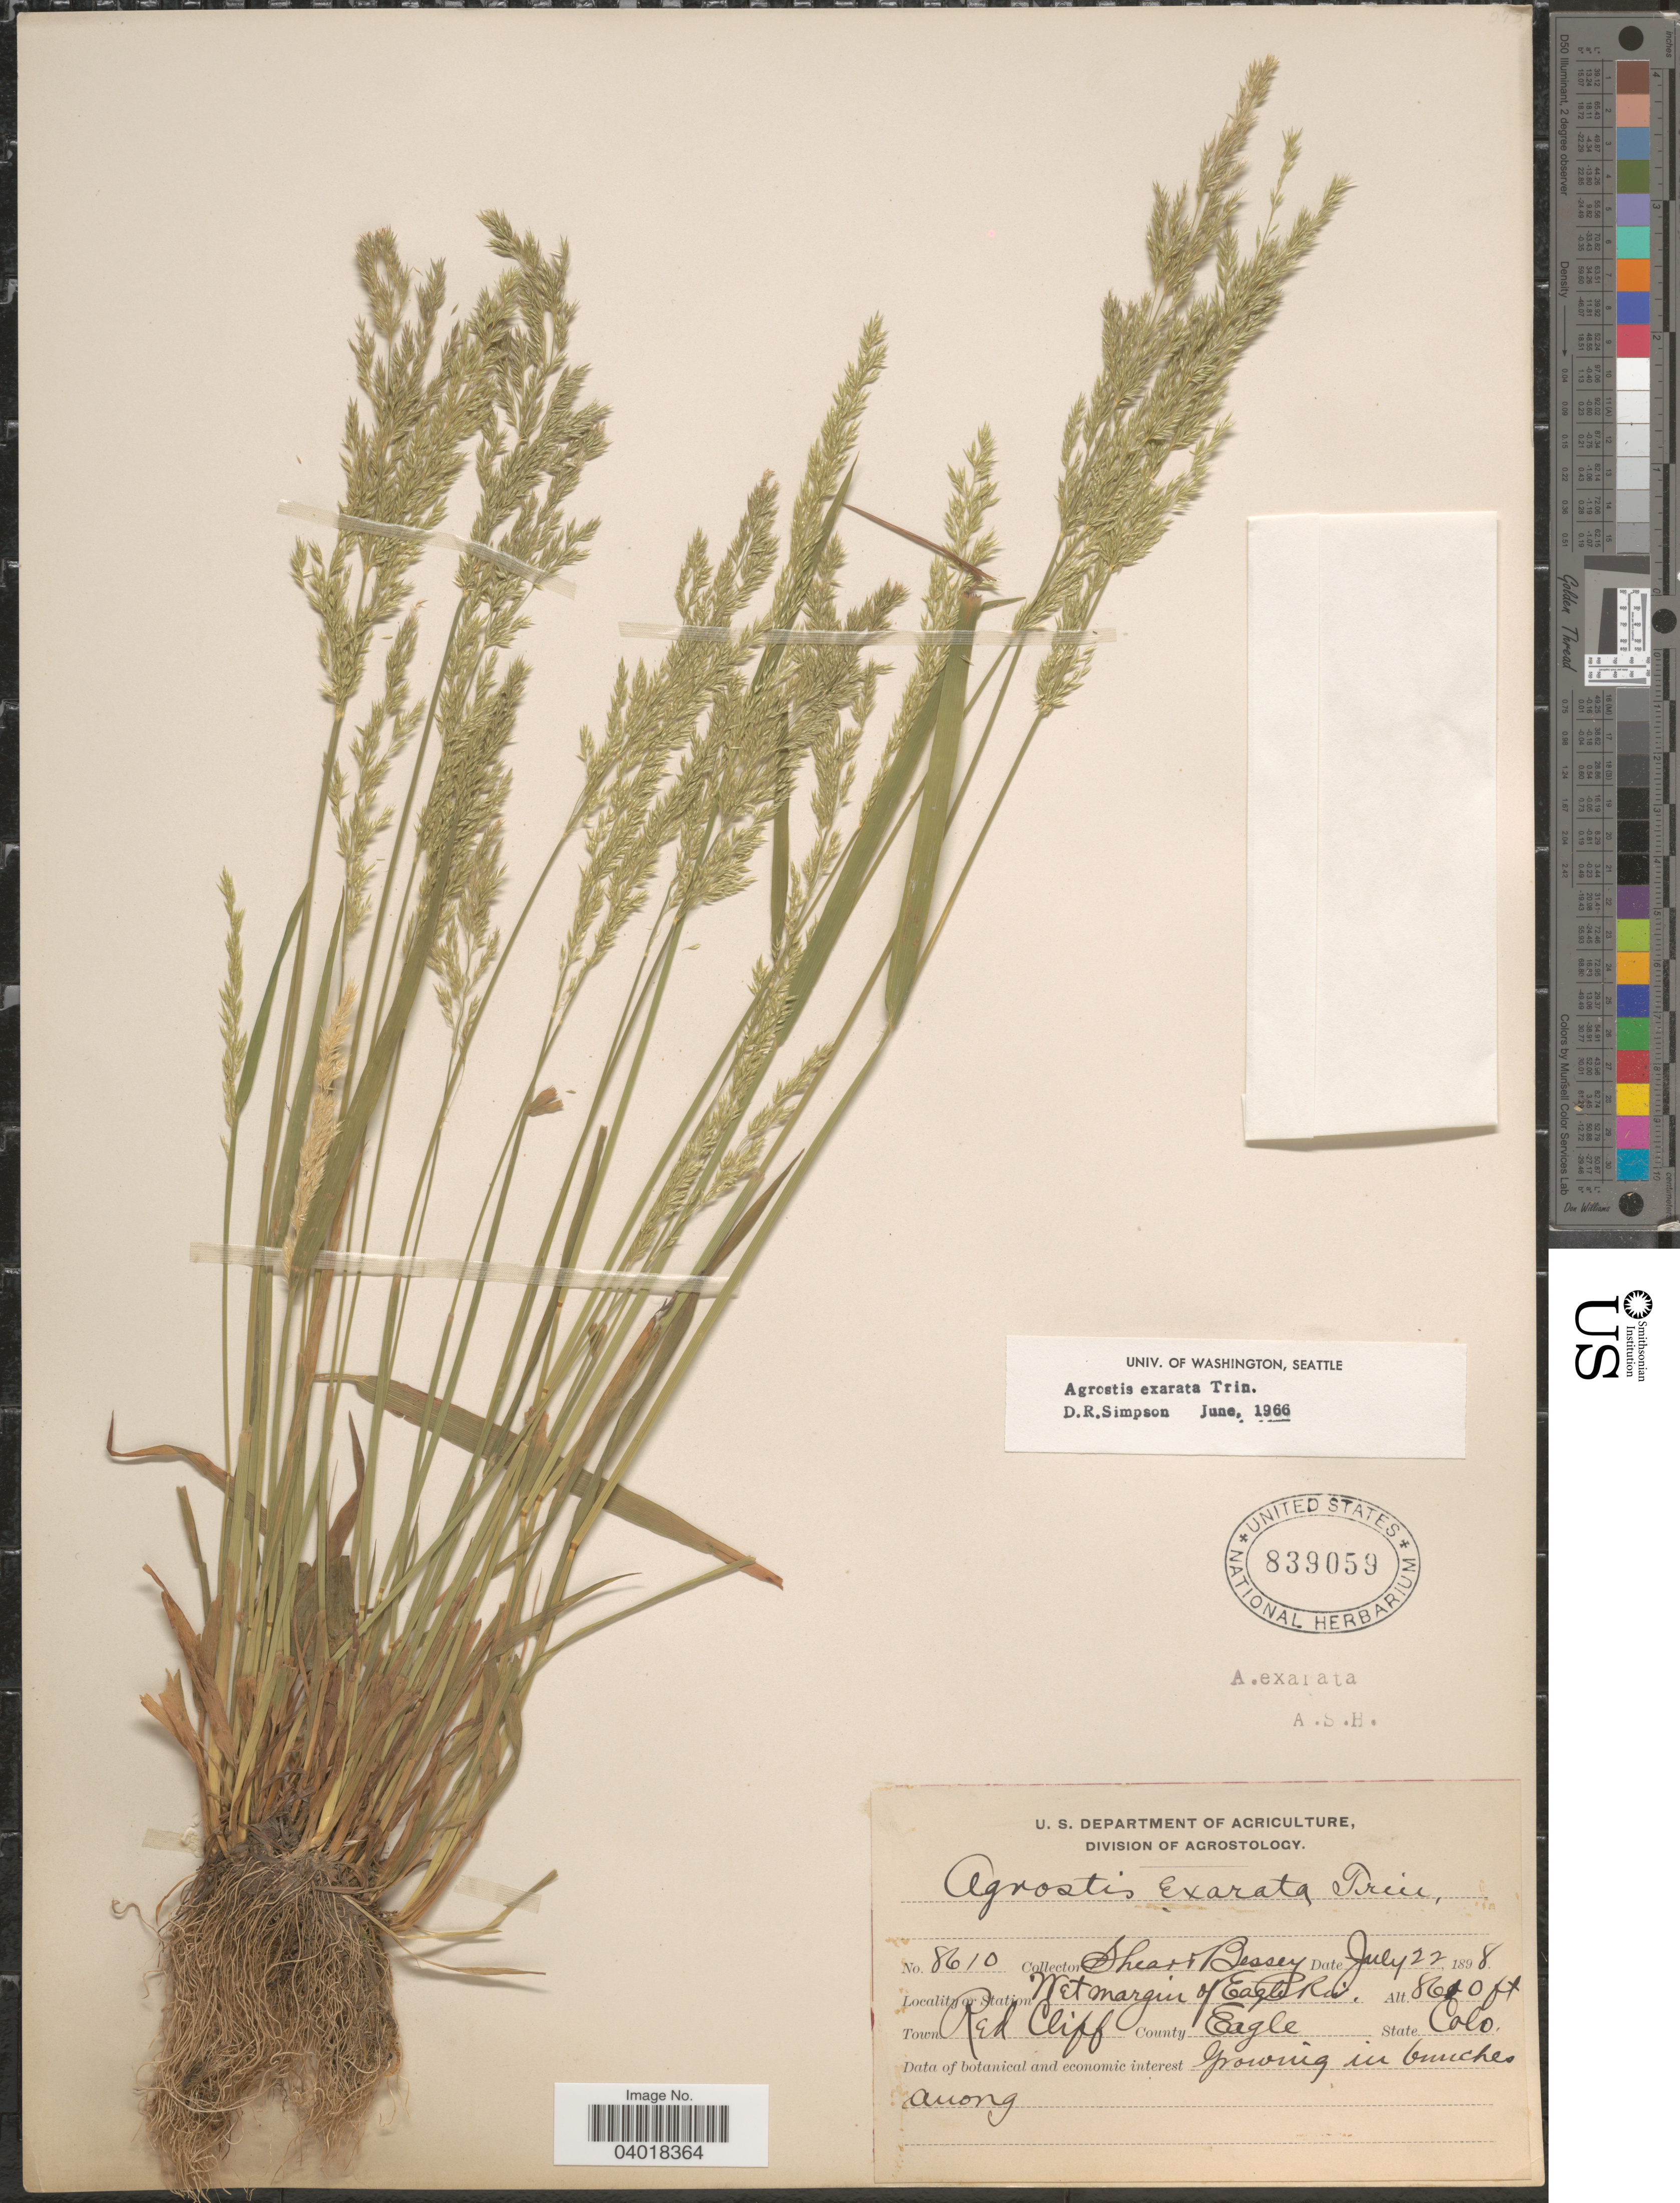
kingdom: Plantae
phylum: Tracheophyta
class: Liliopsida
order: Poales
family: Poaceae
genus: Agrostis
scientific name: Agrostis exarata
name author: Trin.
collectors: -- Shear & -. Bessey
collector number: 8610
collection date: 1898-07-22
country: United States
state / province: Colorado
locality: Station Wet margin of Eagle Riv. Town Red Cliff. County Eagle.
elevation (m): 2624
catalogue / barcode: US 839059